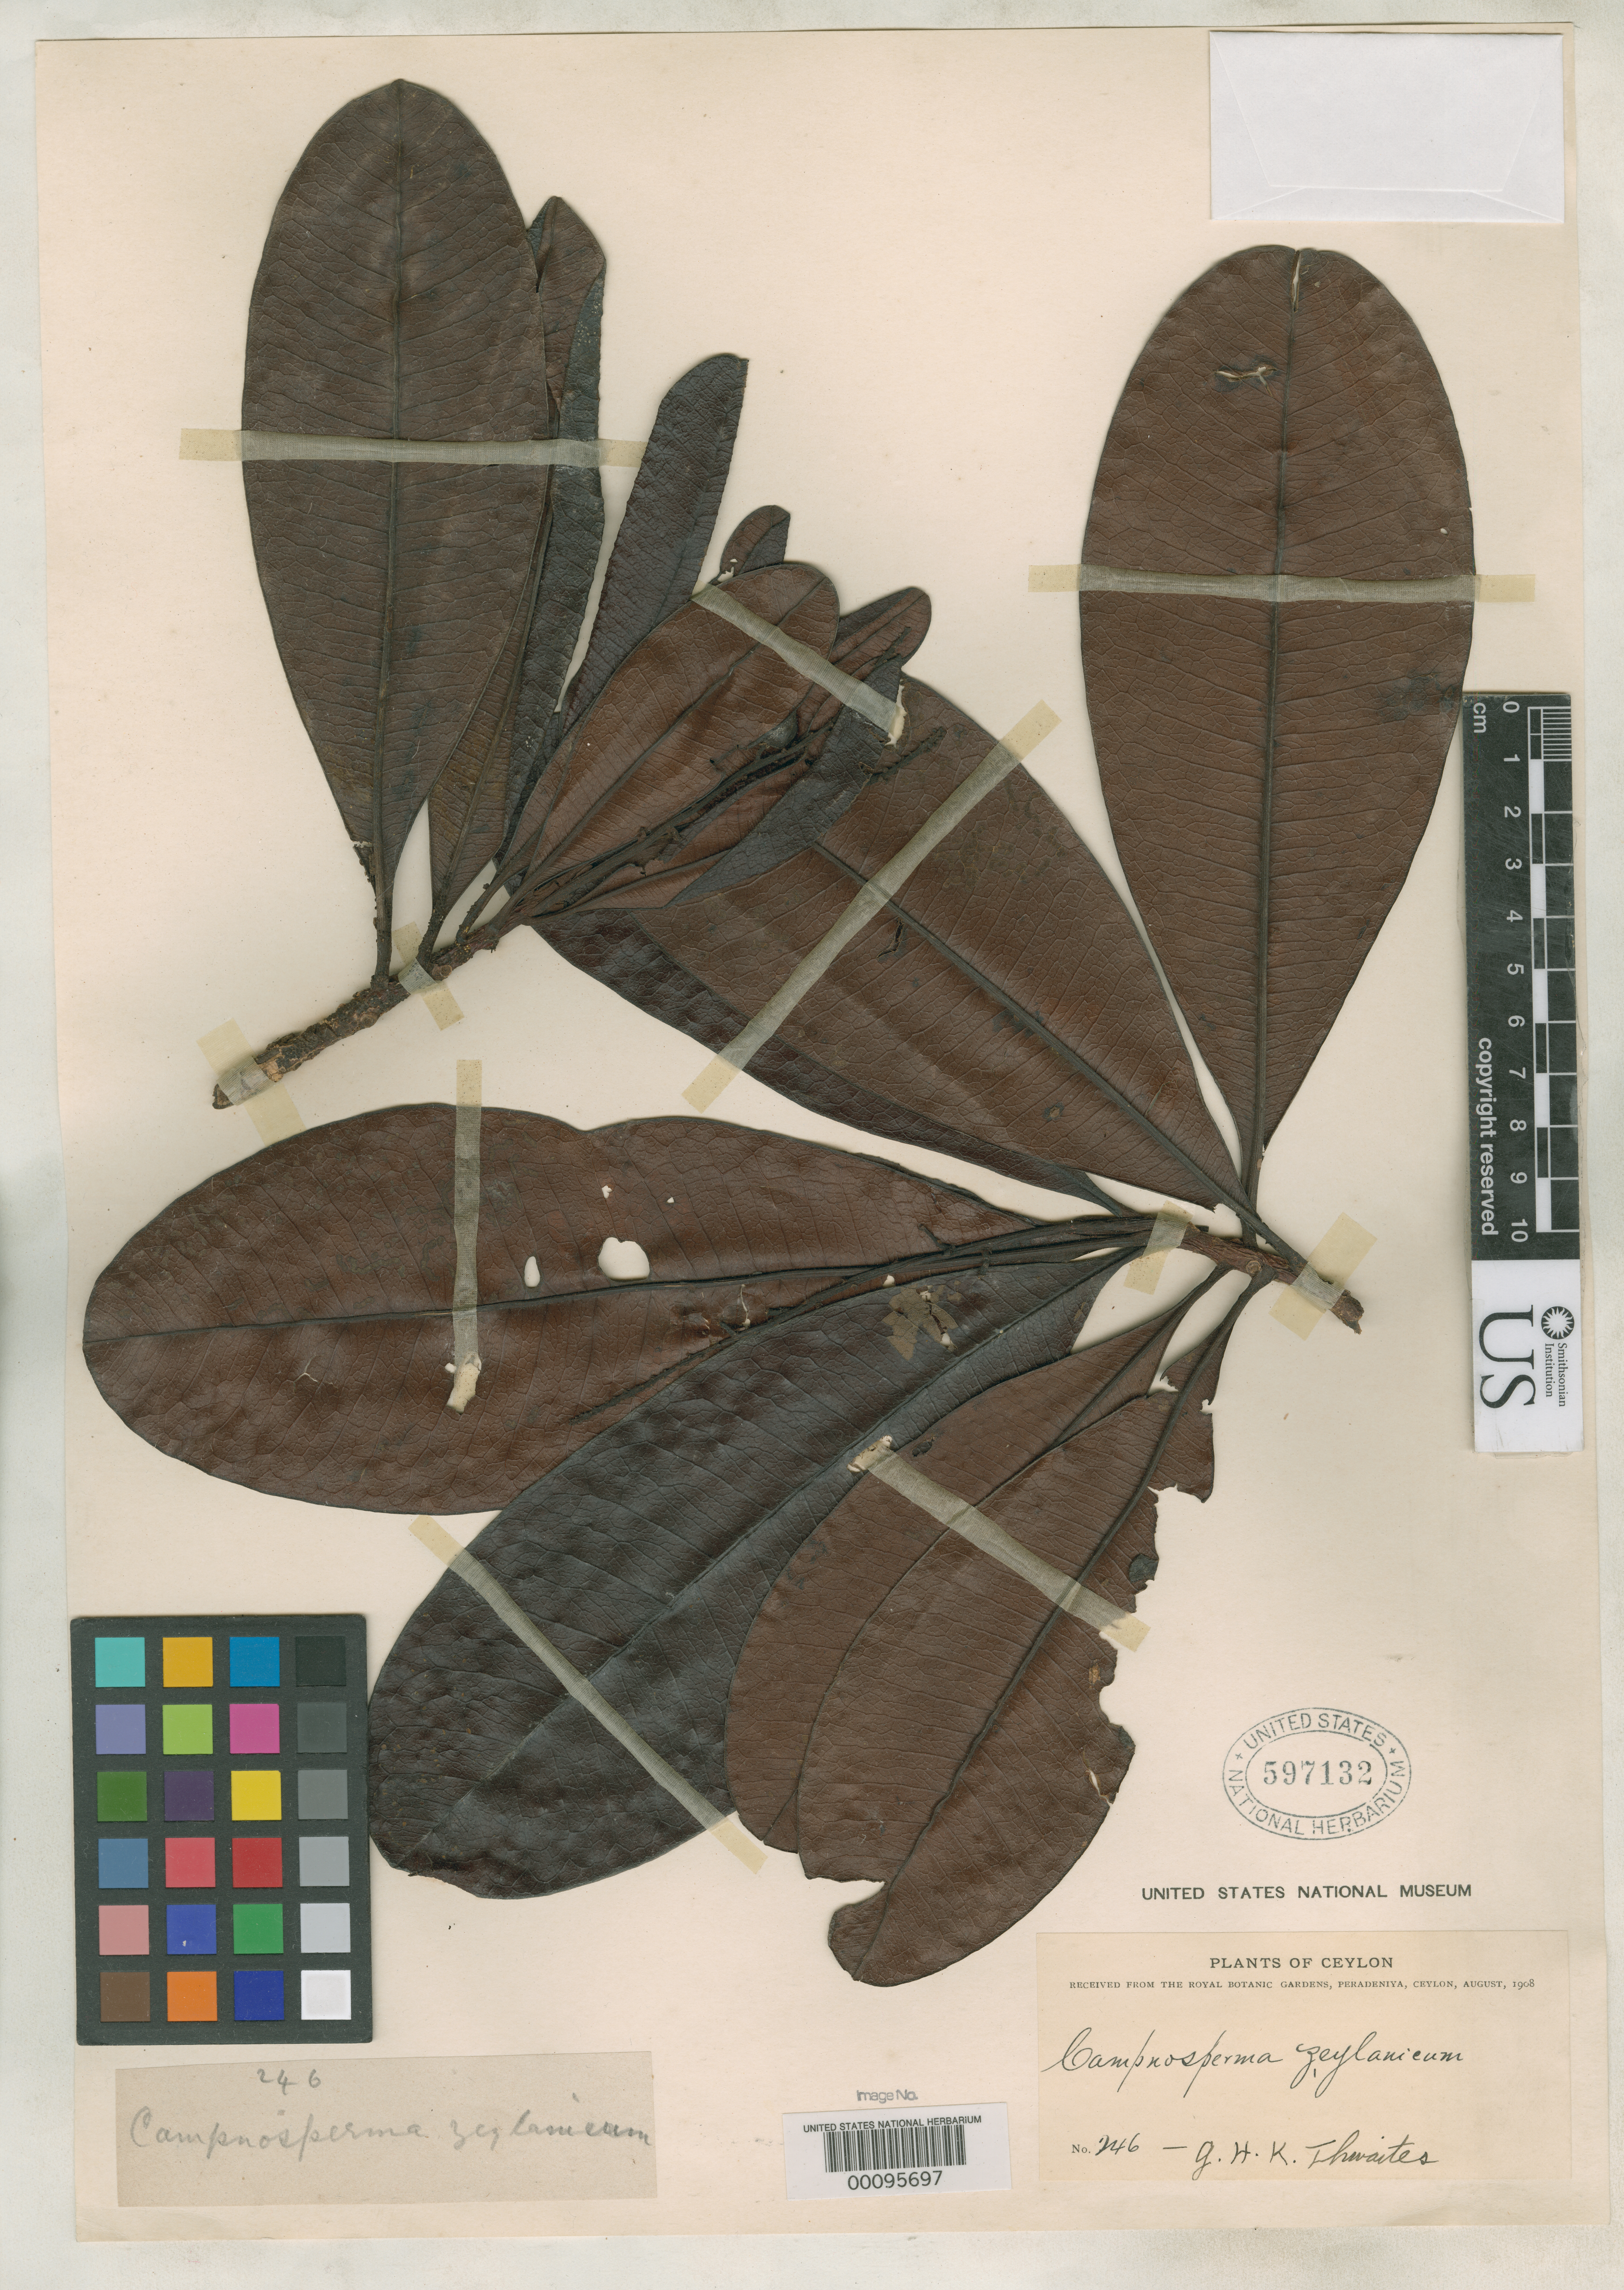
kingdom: Plantae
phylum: Tracheophyta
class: Magnoliopsida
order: Sapindales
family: Anacardiaceae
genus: Campnosperma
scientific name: Campnosperma zeylanicum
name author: Thwaites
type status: Isotype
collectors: G. H. K. Thwaites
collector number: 246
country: Sri Lanka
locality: "Ceylon"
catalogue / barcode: US 597132